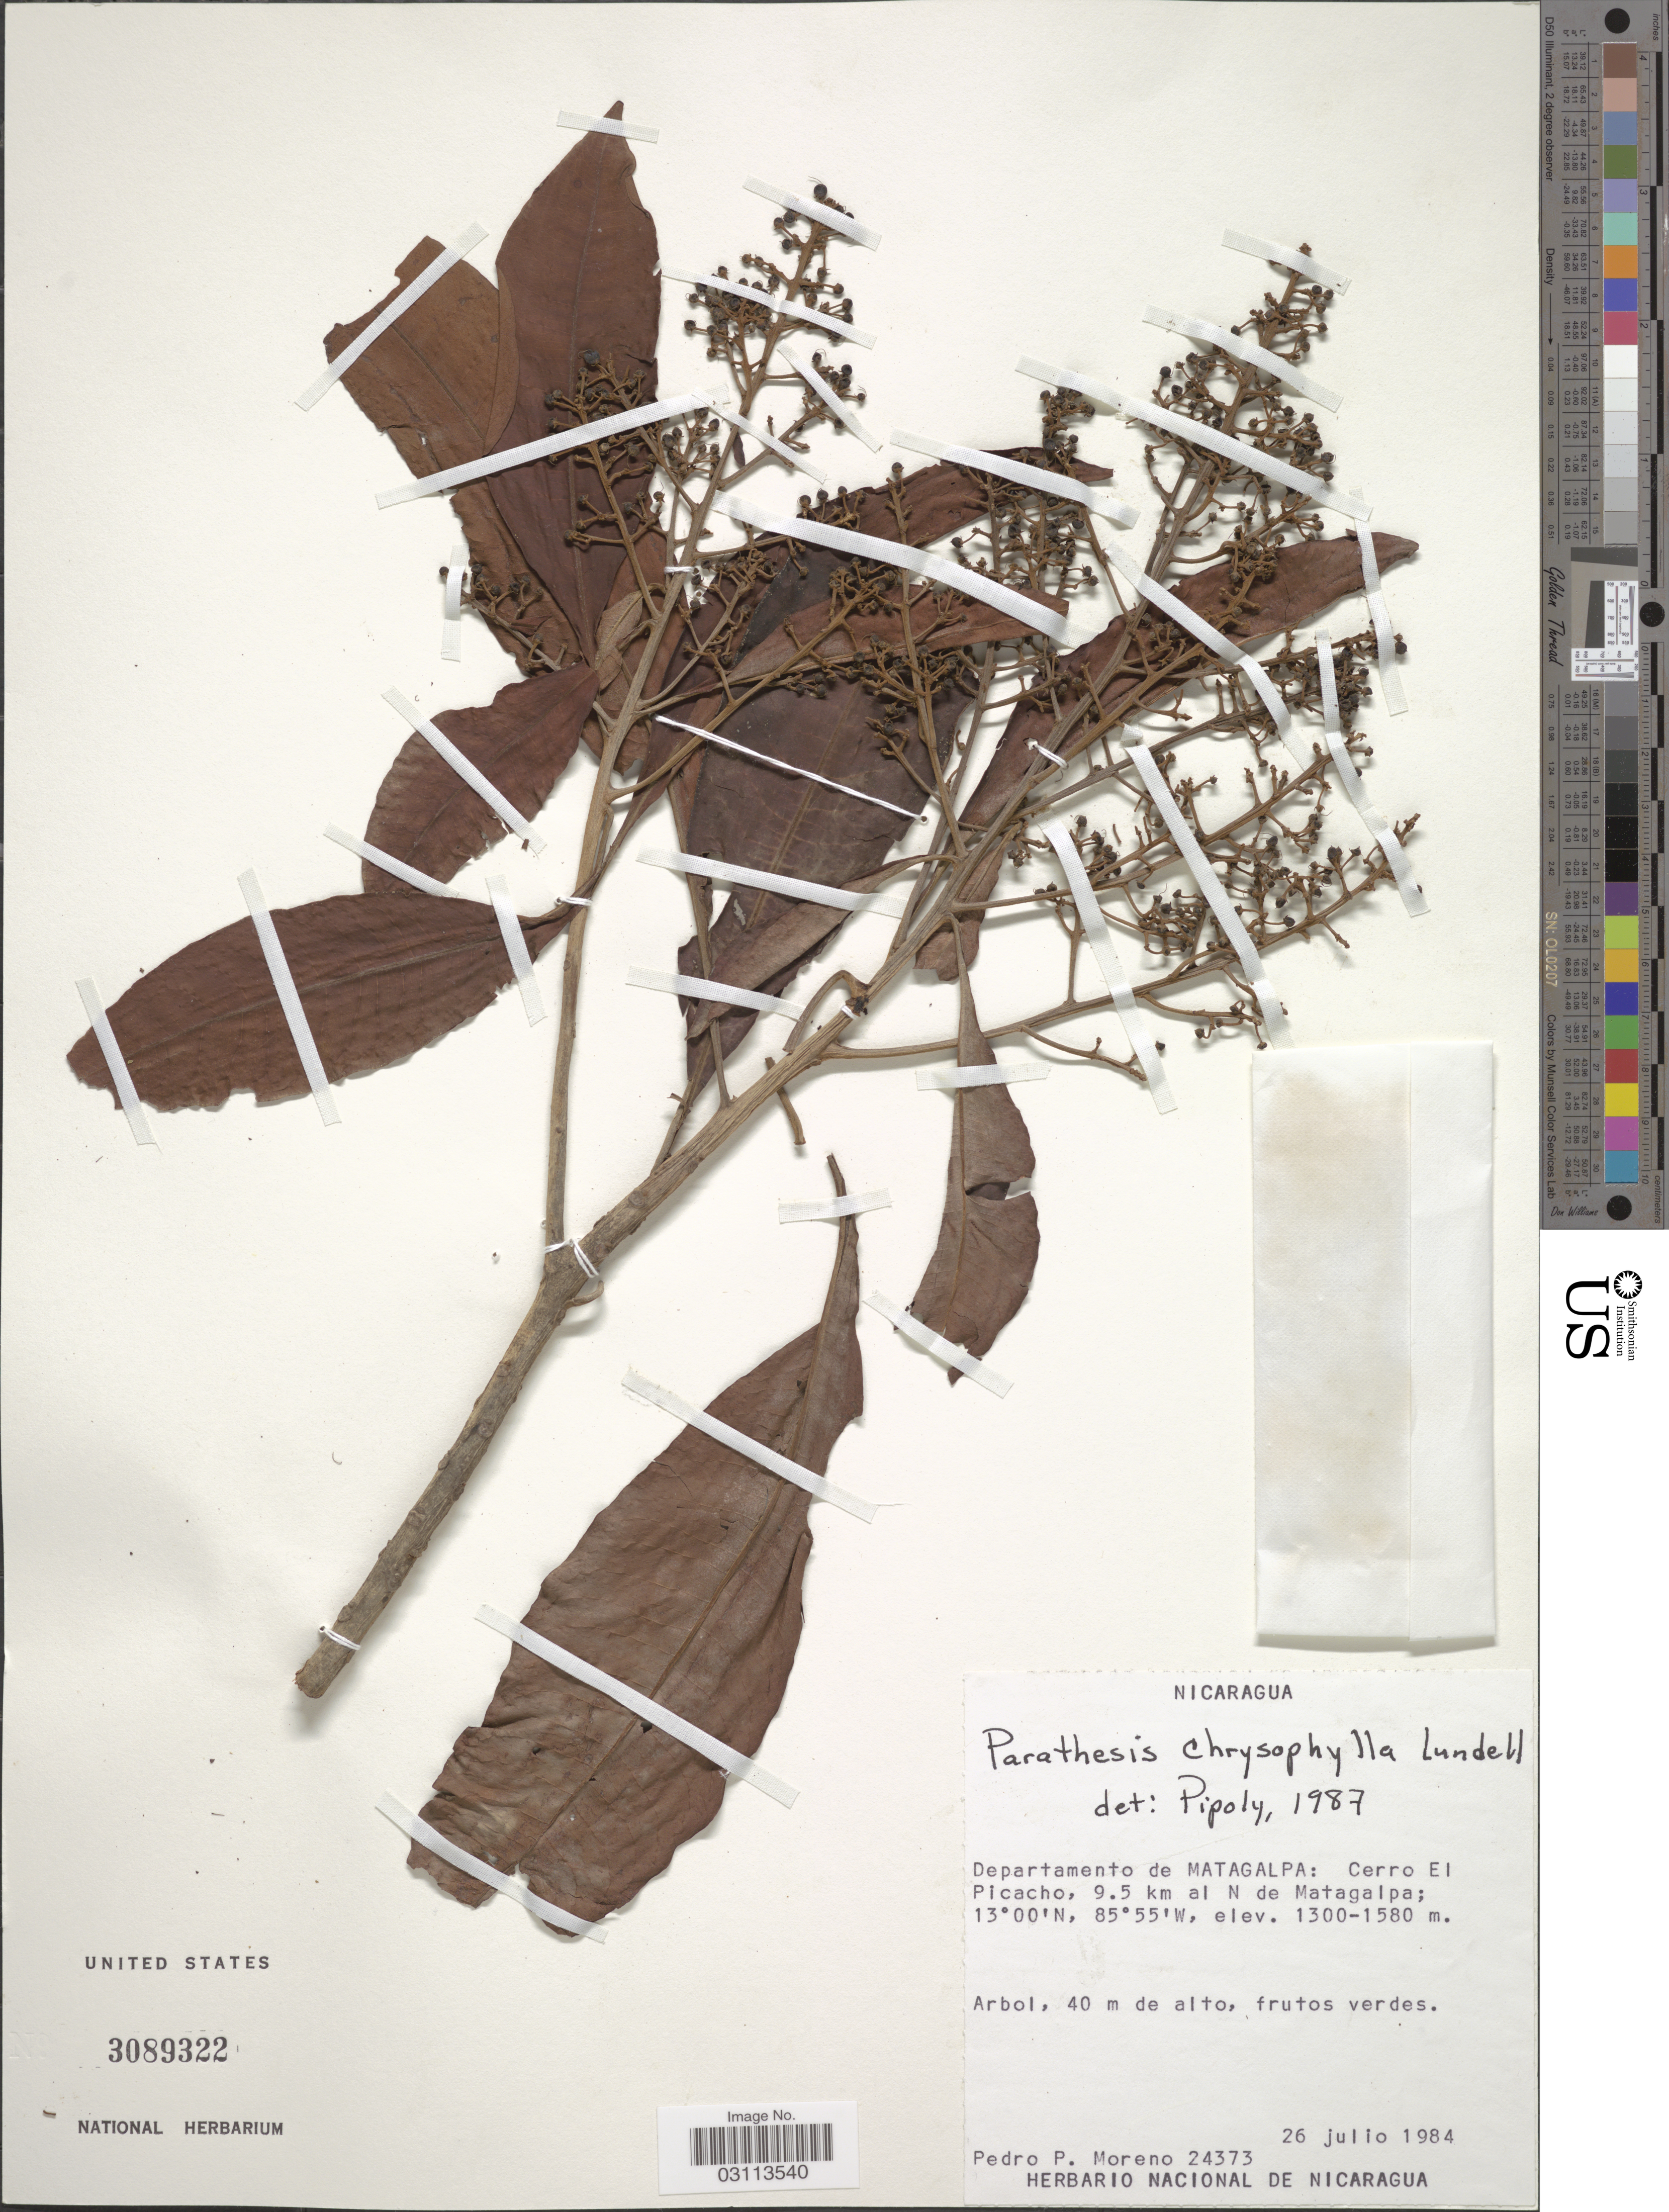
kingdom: Plantae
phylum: Tracheophyta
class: Magnoliopsida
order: Ericales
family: Primulaceae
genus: Parathesis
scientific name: Parathesis sp.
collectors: P. Moreno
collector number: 24373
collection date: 1984-07-26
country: Nicaragua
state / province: Matagalpa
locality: Departamento de Matagalpa: Cerro El Picacho, 9.5 km al N de Matagalpa.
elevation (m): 1300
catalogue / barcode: US 3089322